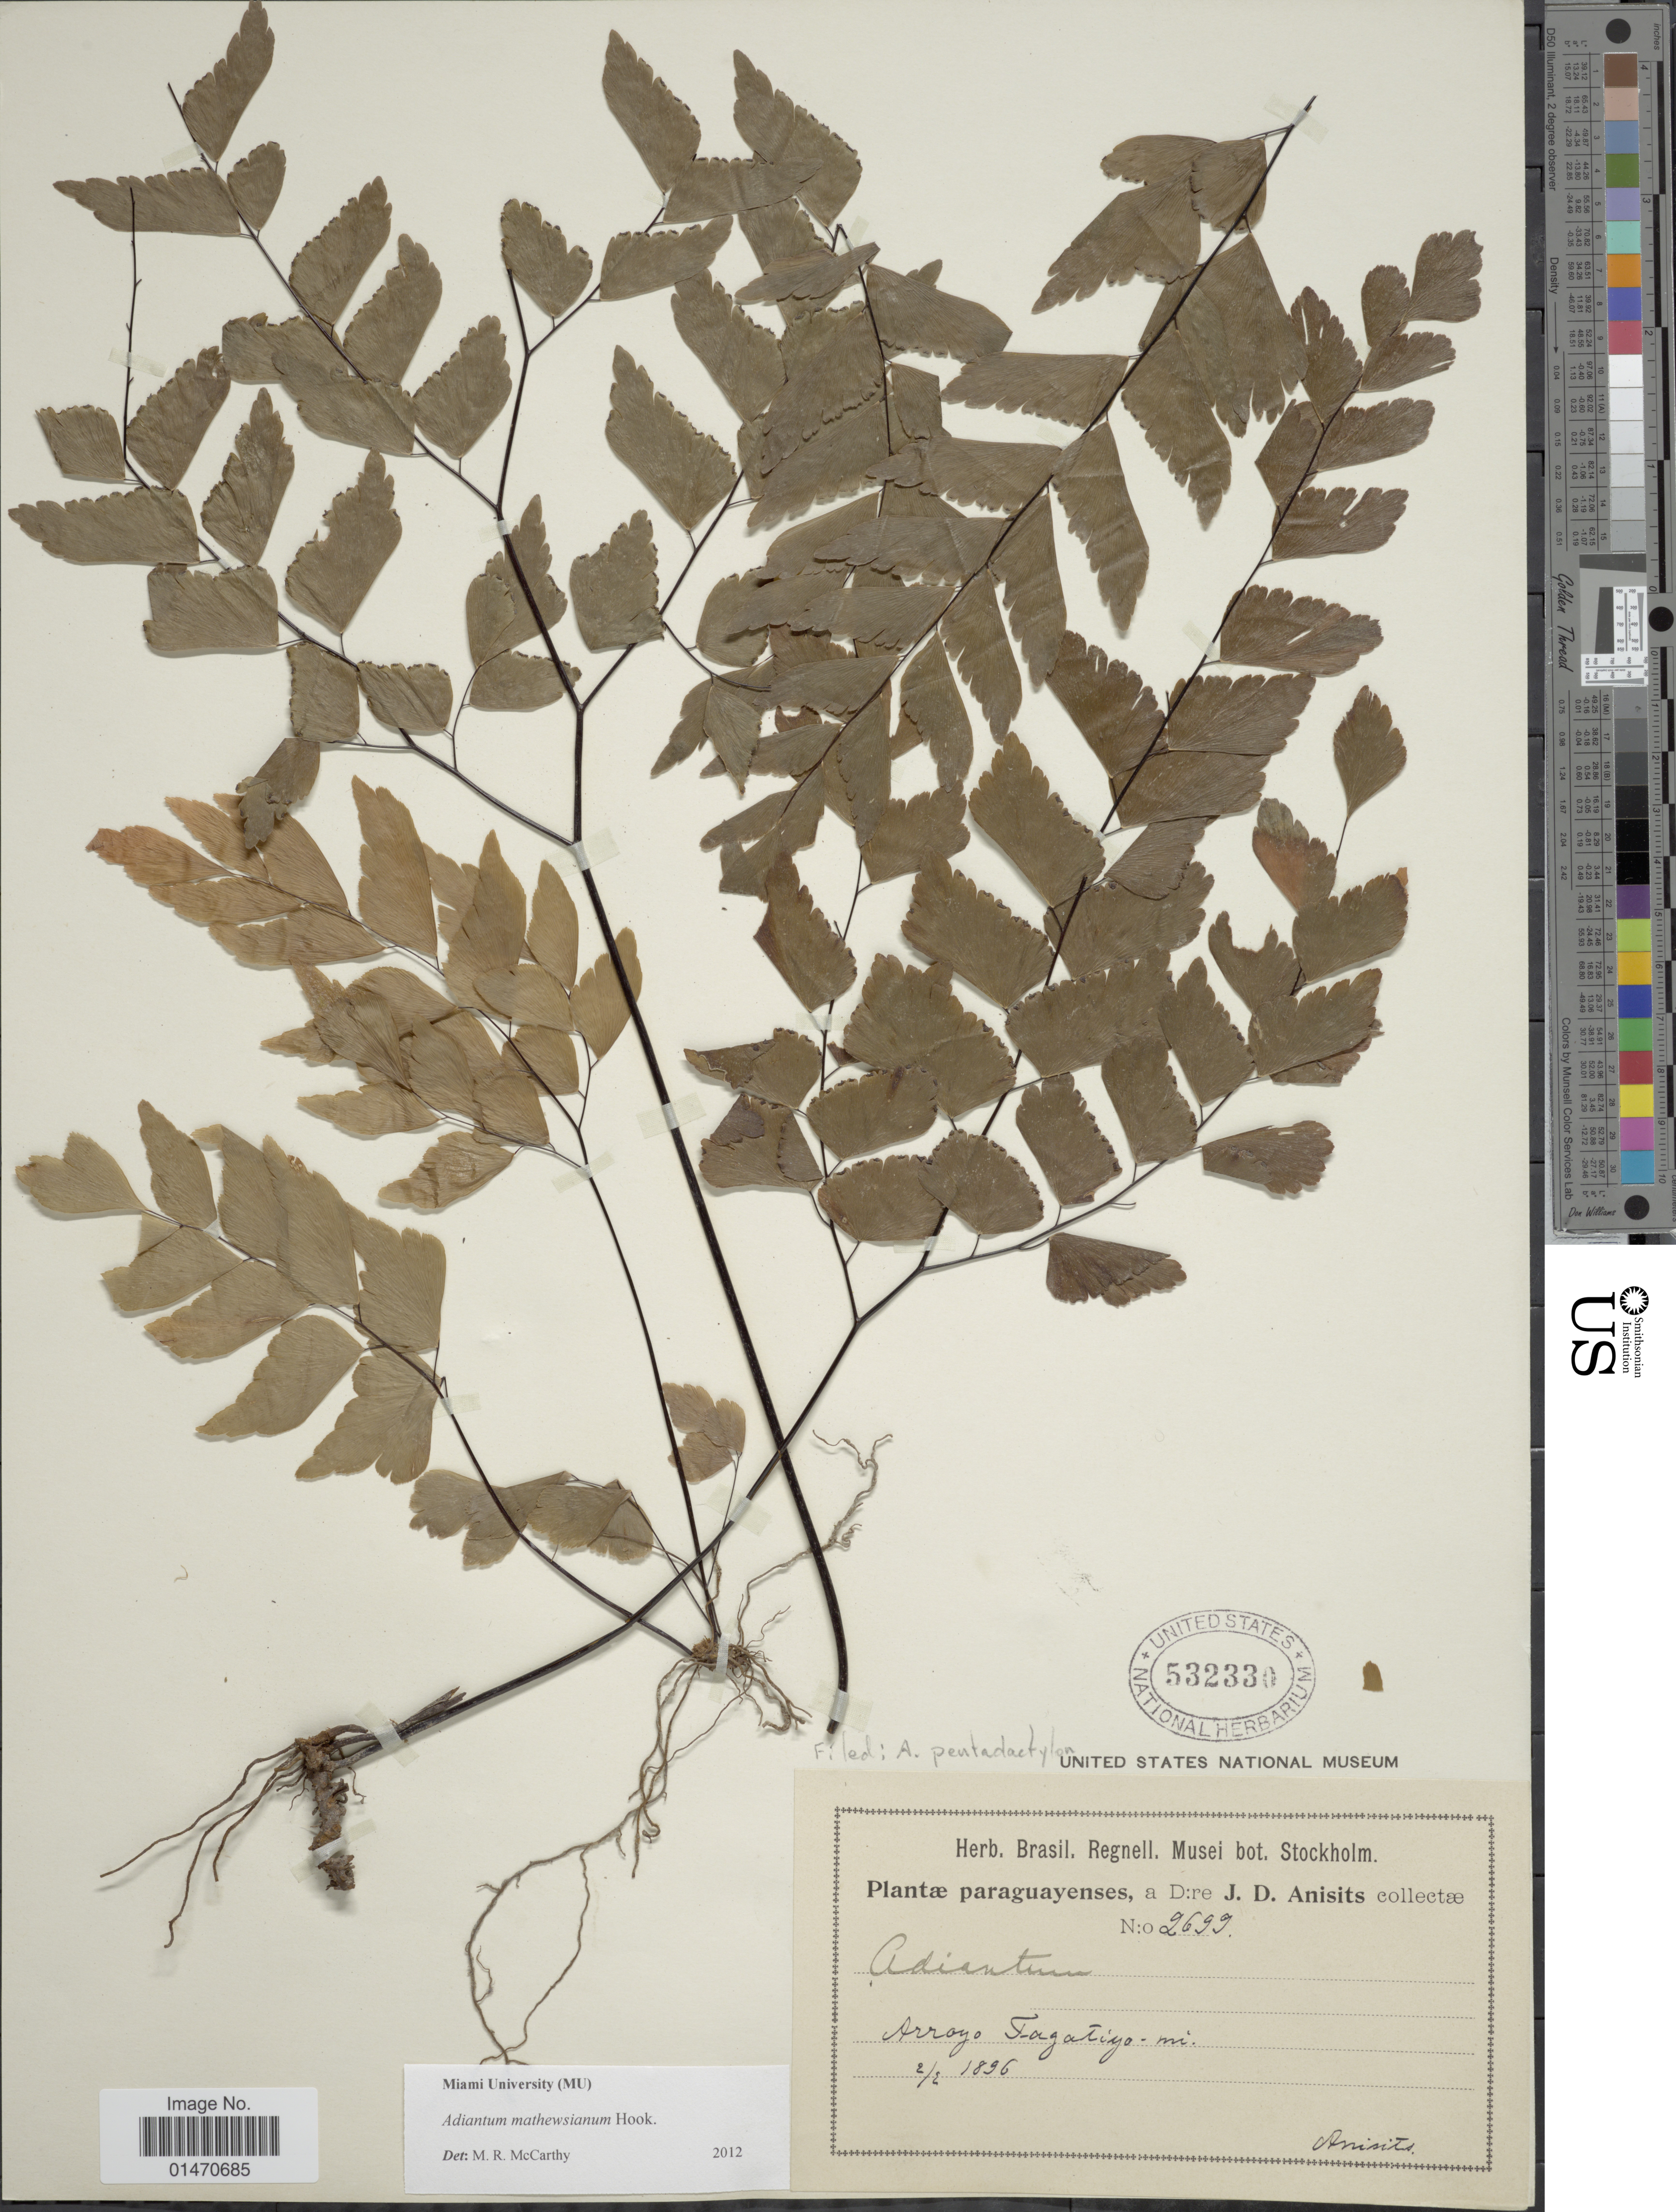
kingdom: Plantae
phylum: Tracheophyta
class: Polypodiopsida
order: Polypodiales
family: Pteridaceae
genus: Adiantum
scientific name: Adiantum mathewsianum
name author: Hook.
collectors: J. D. Anisits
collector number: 2699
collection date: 1896-02-02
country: Paraguay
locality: Arroyo Tagatiyo-mi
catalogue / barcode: US 532330